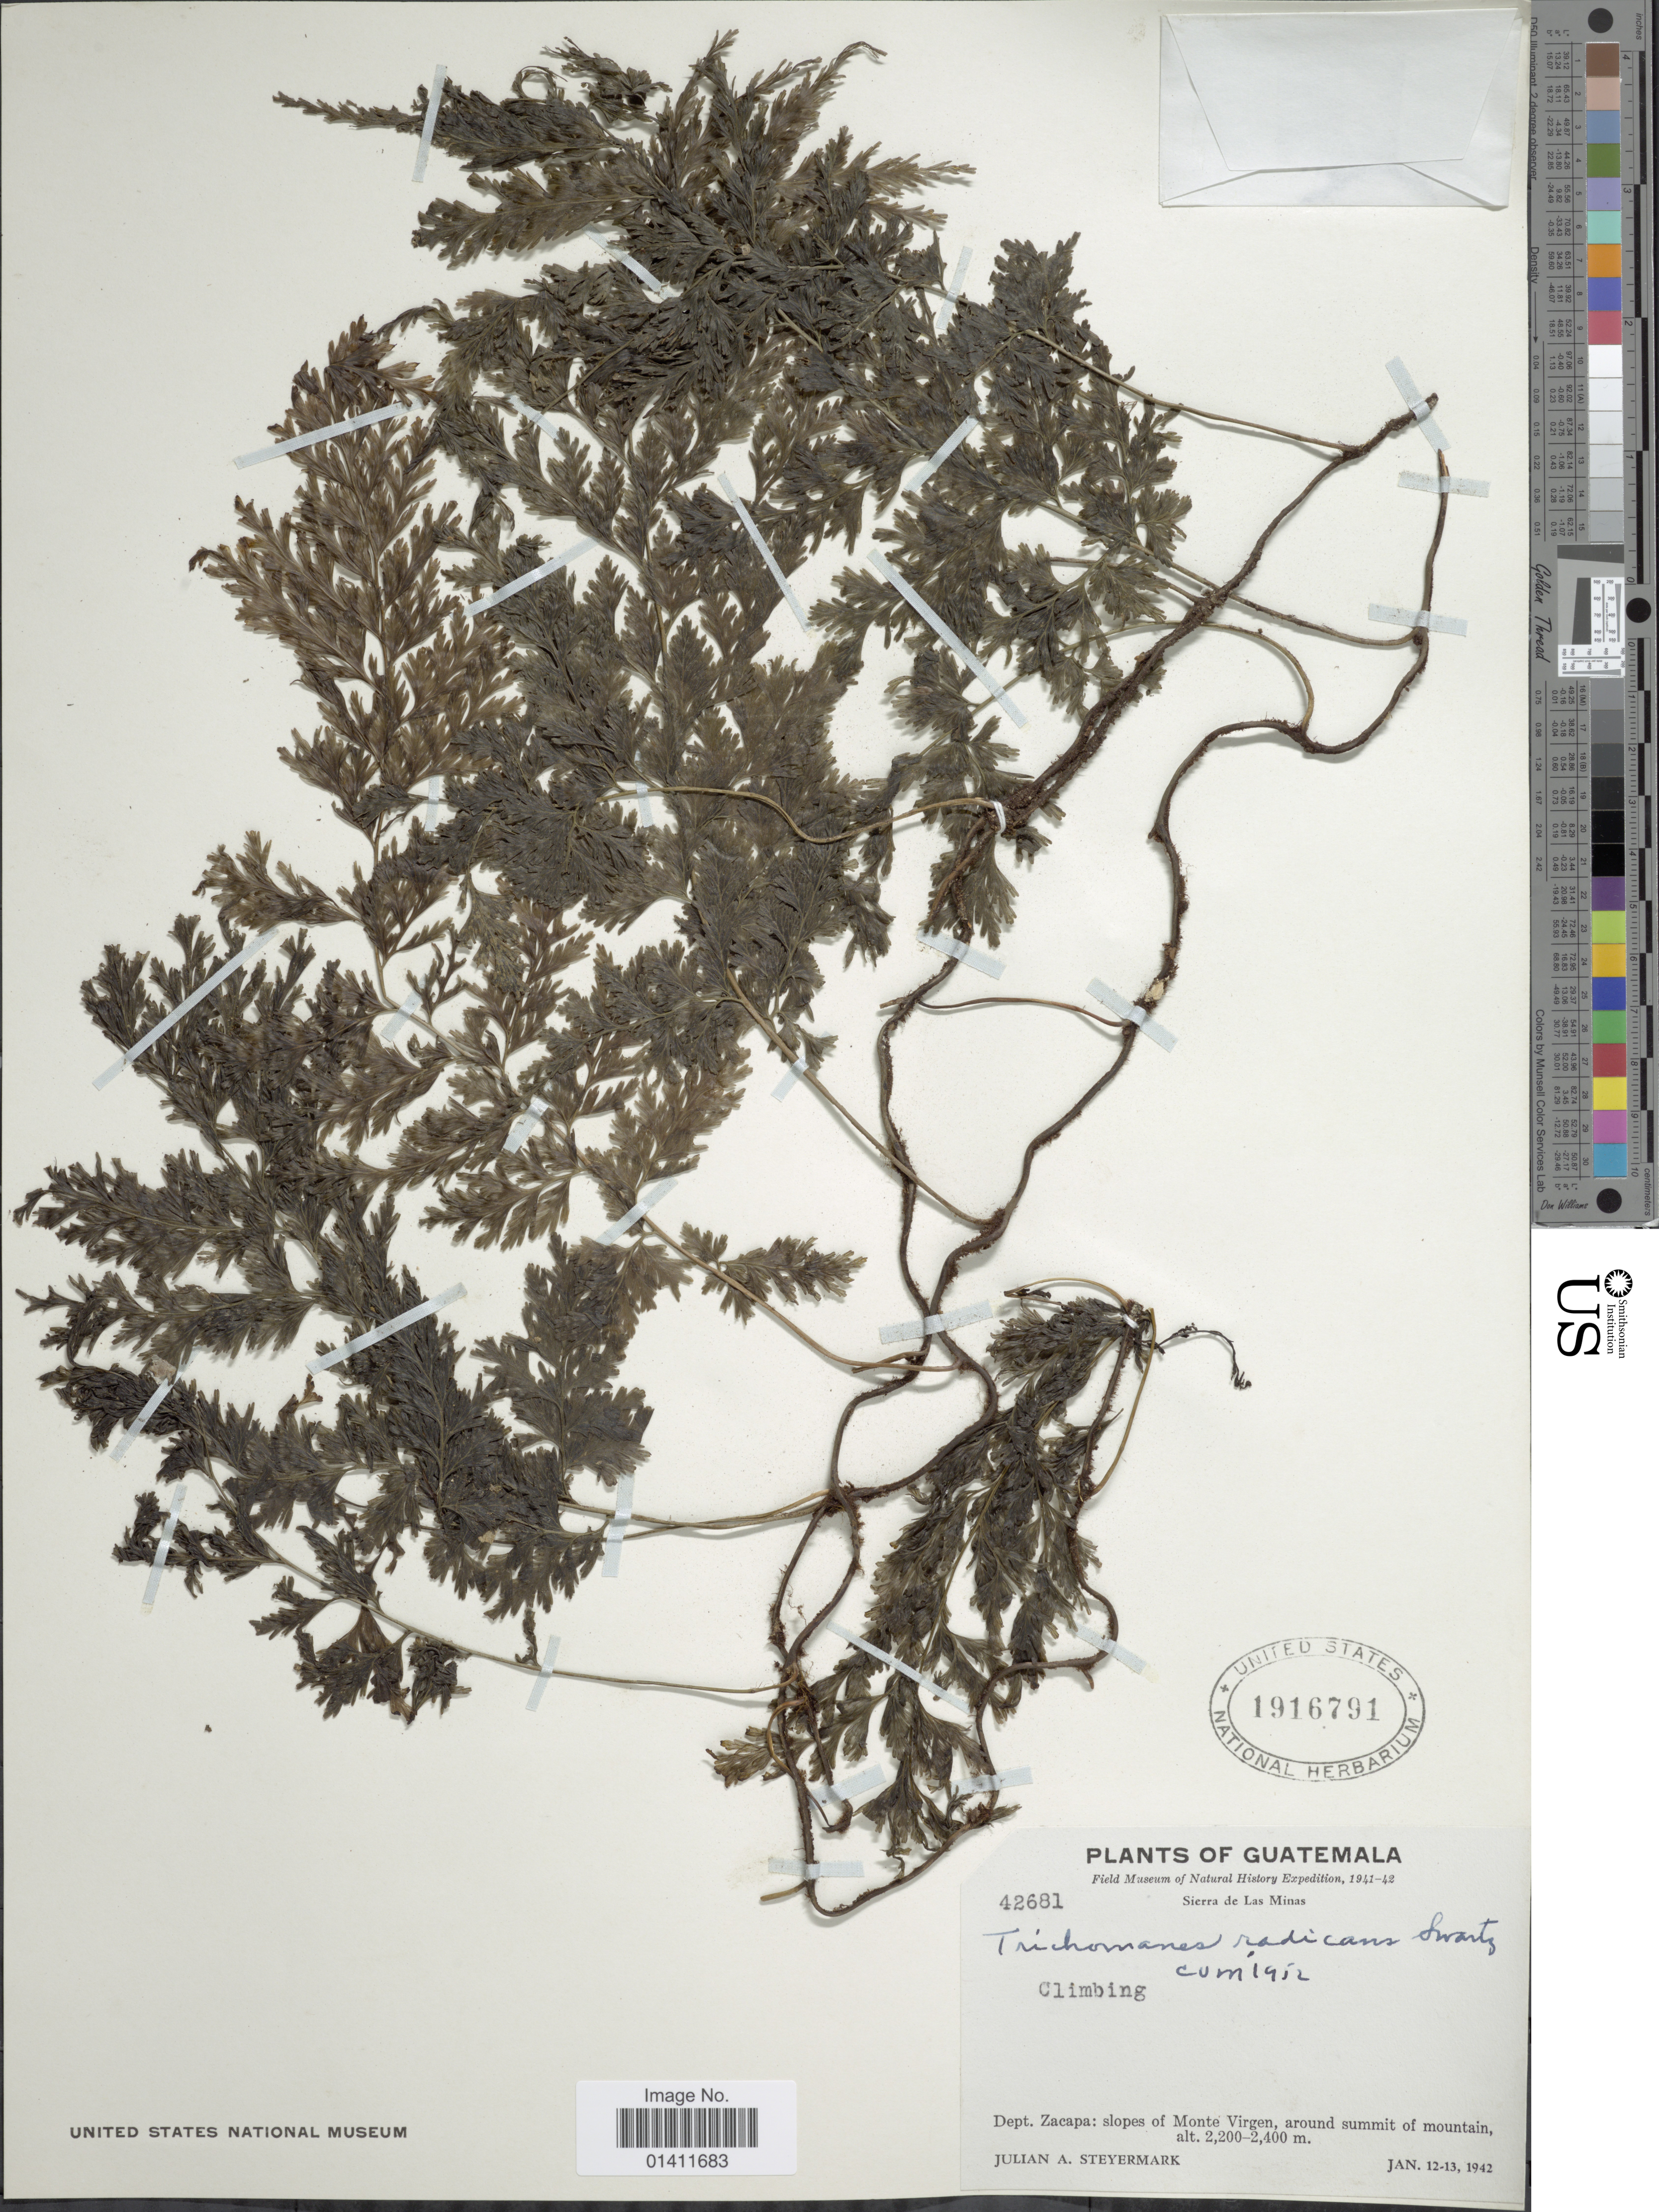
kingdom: Plantae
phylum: Tracheophyta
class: Polypodiopsida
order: Hymenophyllales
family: Hymenophyllaceae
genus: Vandenboschia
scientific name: Vandenboschia radicans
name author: (Sw.) Copel.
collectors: J. Steyermark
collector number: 42681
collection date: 1942-01-12/1942-01-13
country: Guatemala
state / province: Zacapa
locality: Dept. Zacapa: slopes of Monte Virgen, around summit of mountain.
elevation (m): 2200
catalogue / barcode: US 1916791